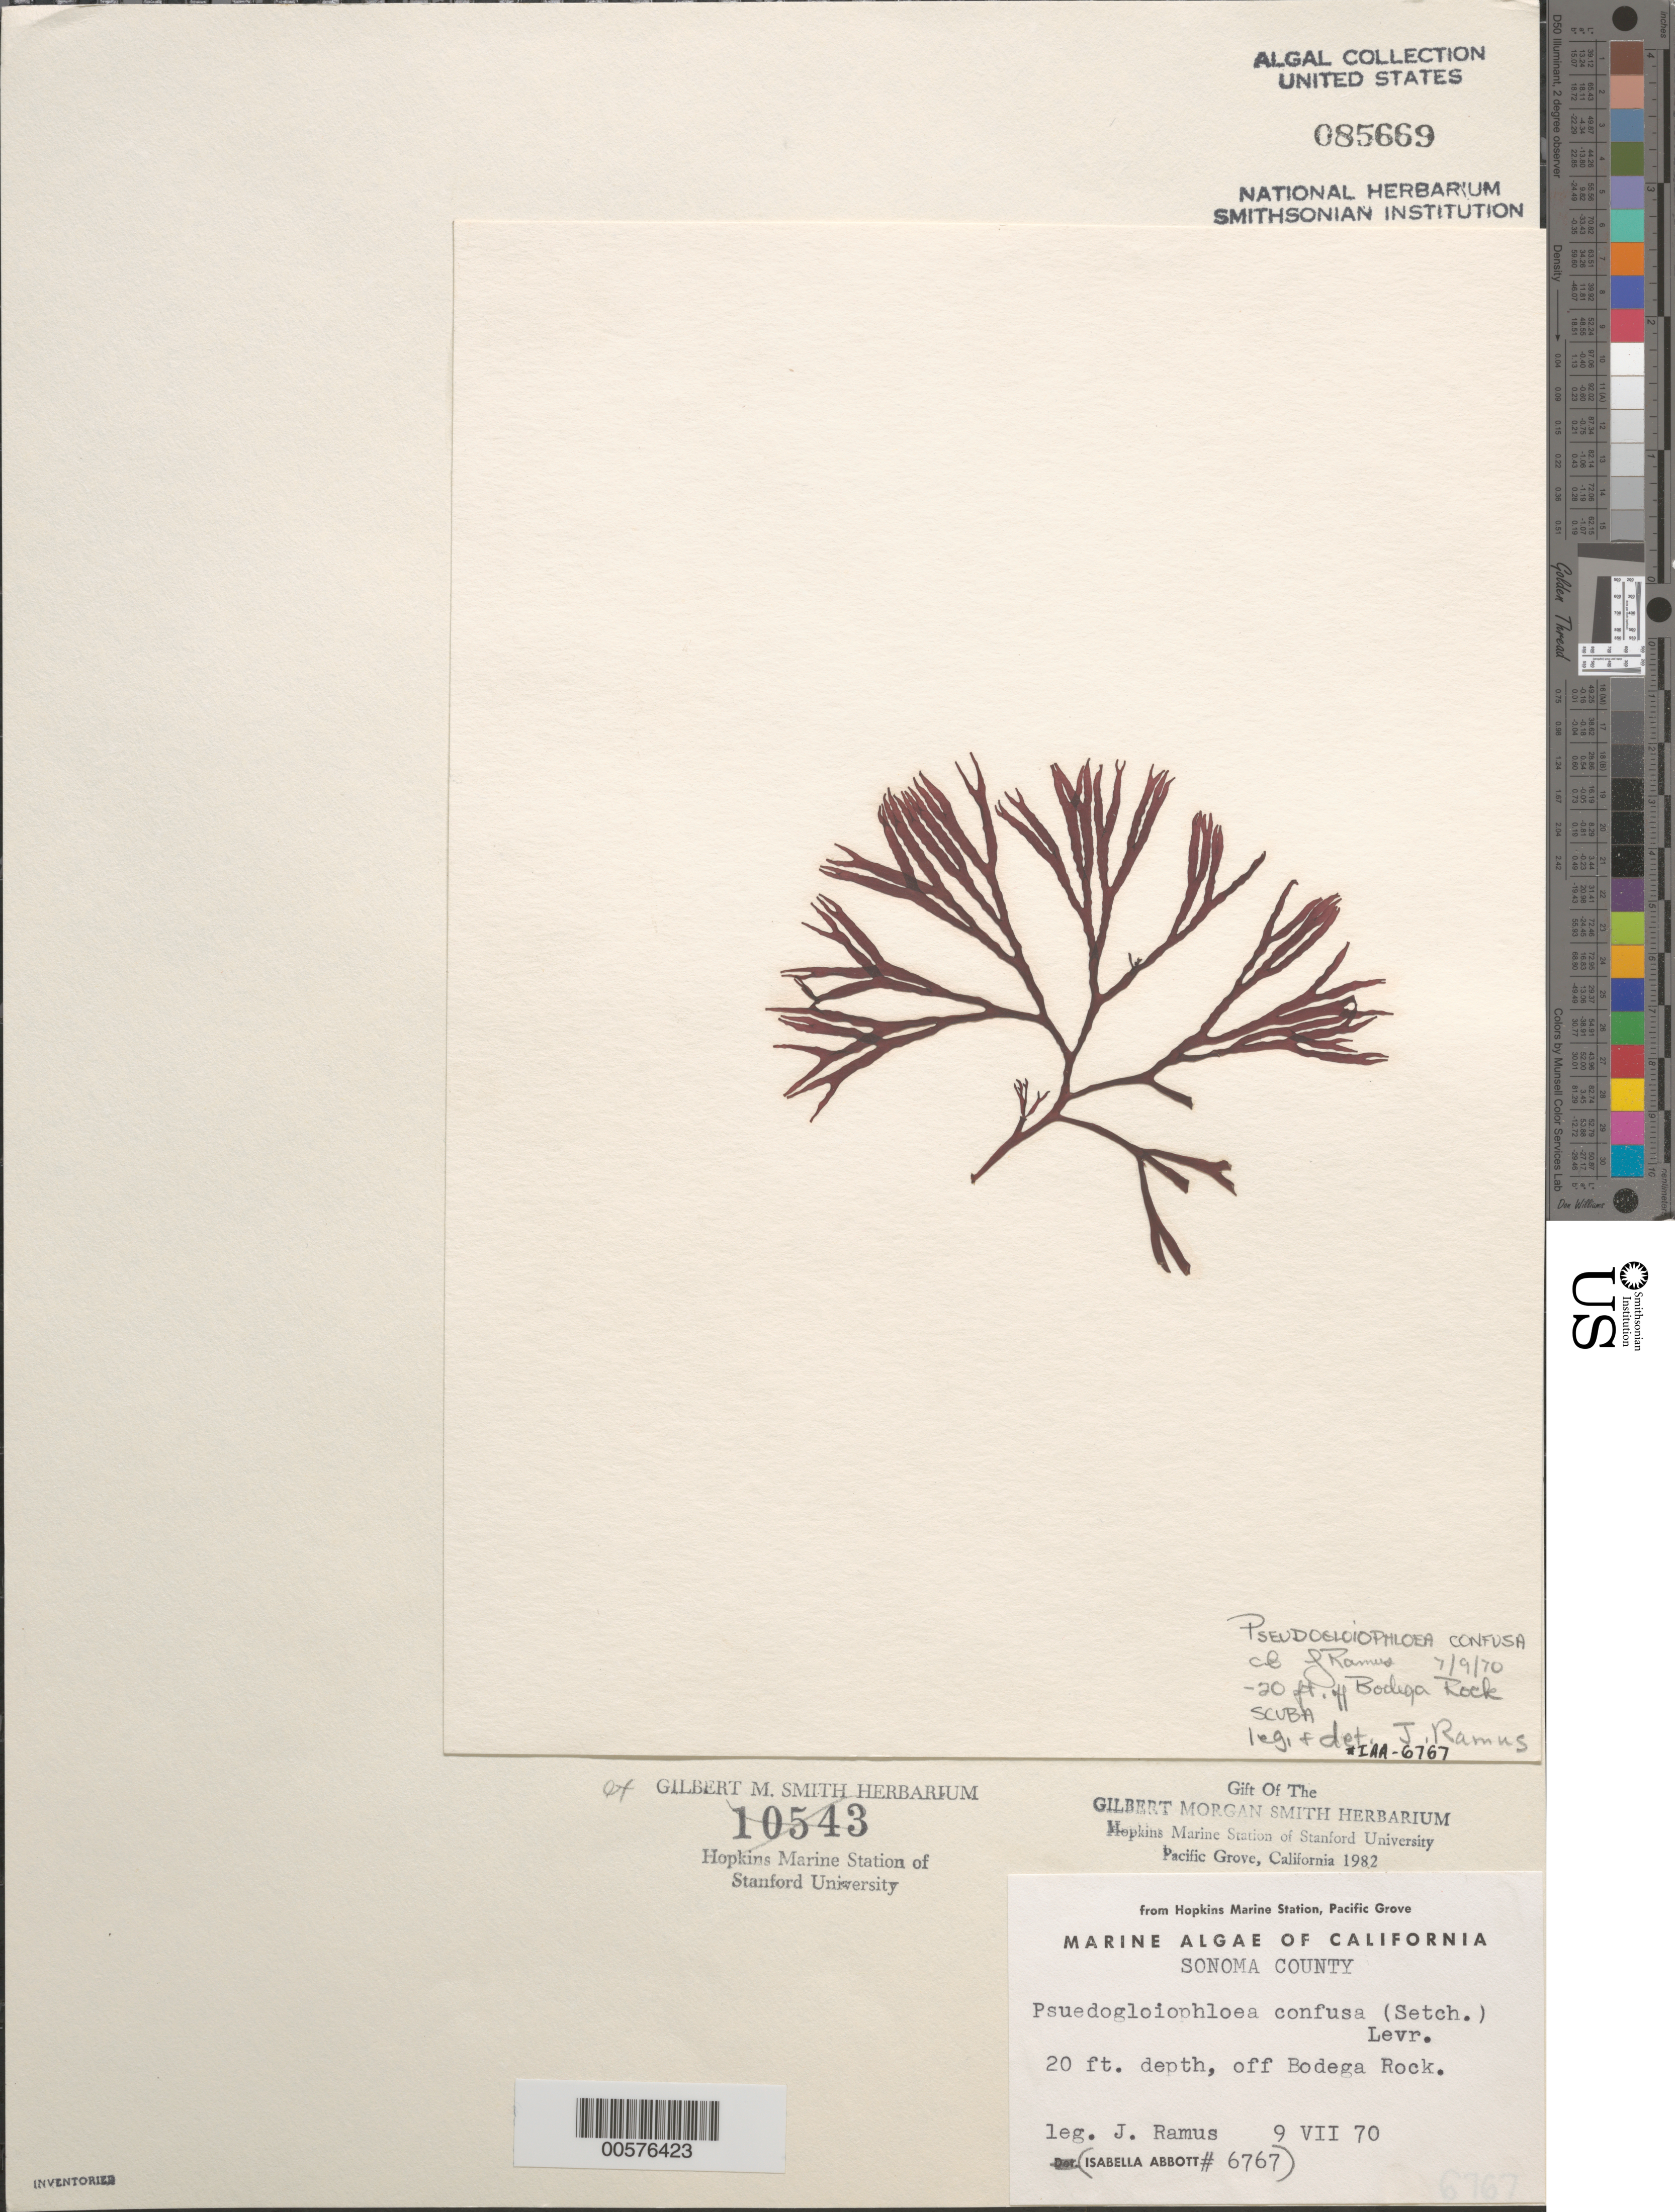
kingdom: Plantae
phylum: Rhodophyta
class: Florideophyceae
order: Nemaliales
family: Scinaiaceae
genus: Scinaia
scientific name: Scinaia confusa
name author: (Setch.) Huisman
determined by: Algae name updating Project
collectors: J. Ramus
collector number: IAA 6767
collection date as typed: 09 Jul 1970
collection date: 1970-07-09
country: United States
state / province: California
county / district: Sonoma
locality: Off Bodega Rock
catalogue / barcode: US 85669